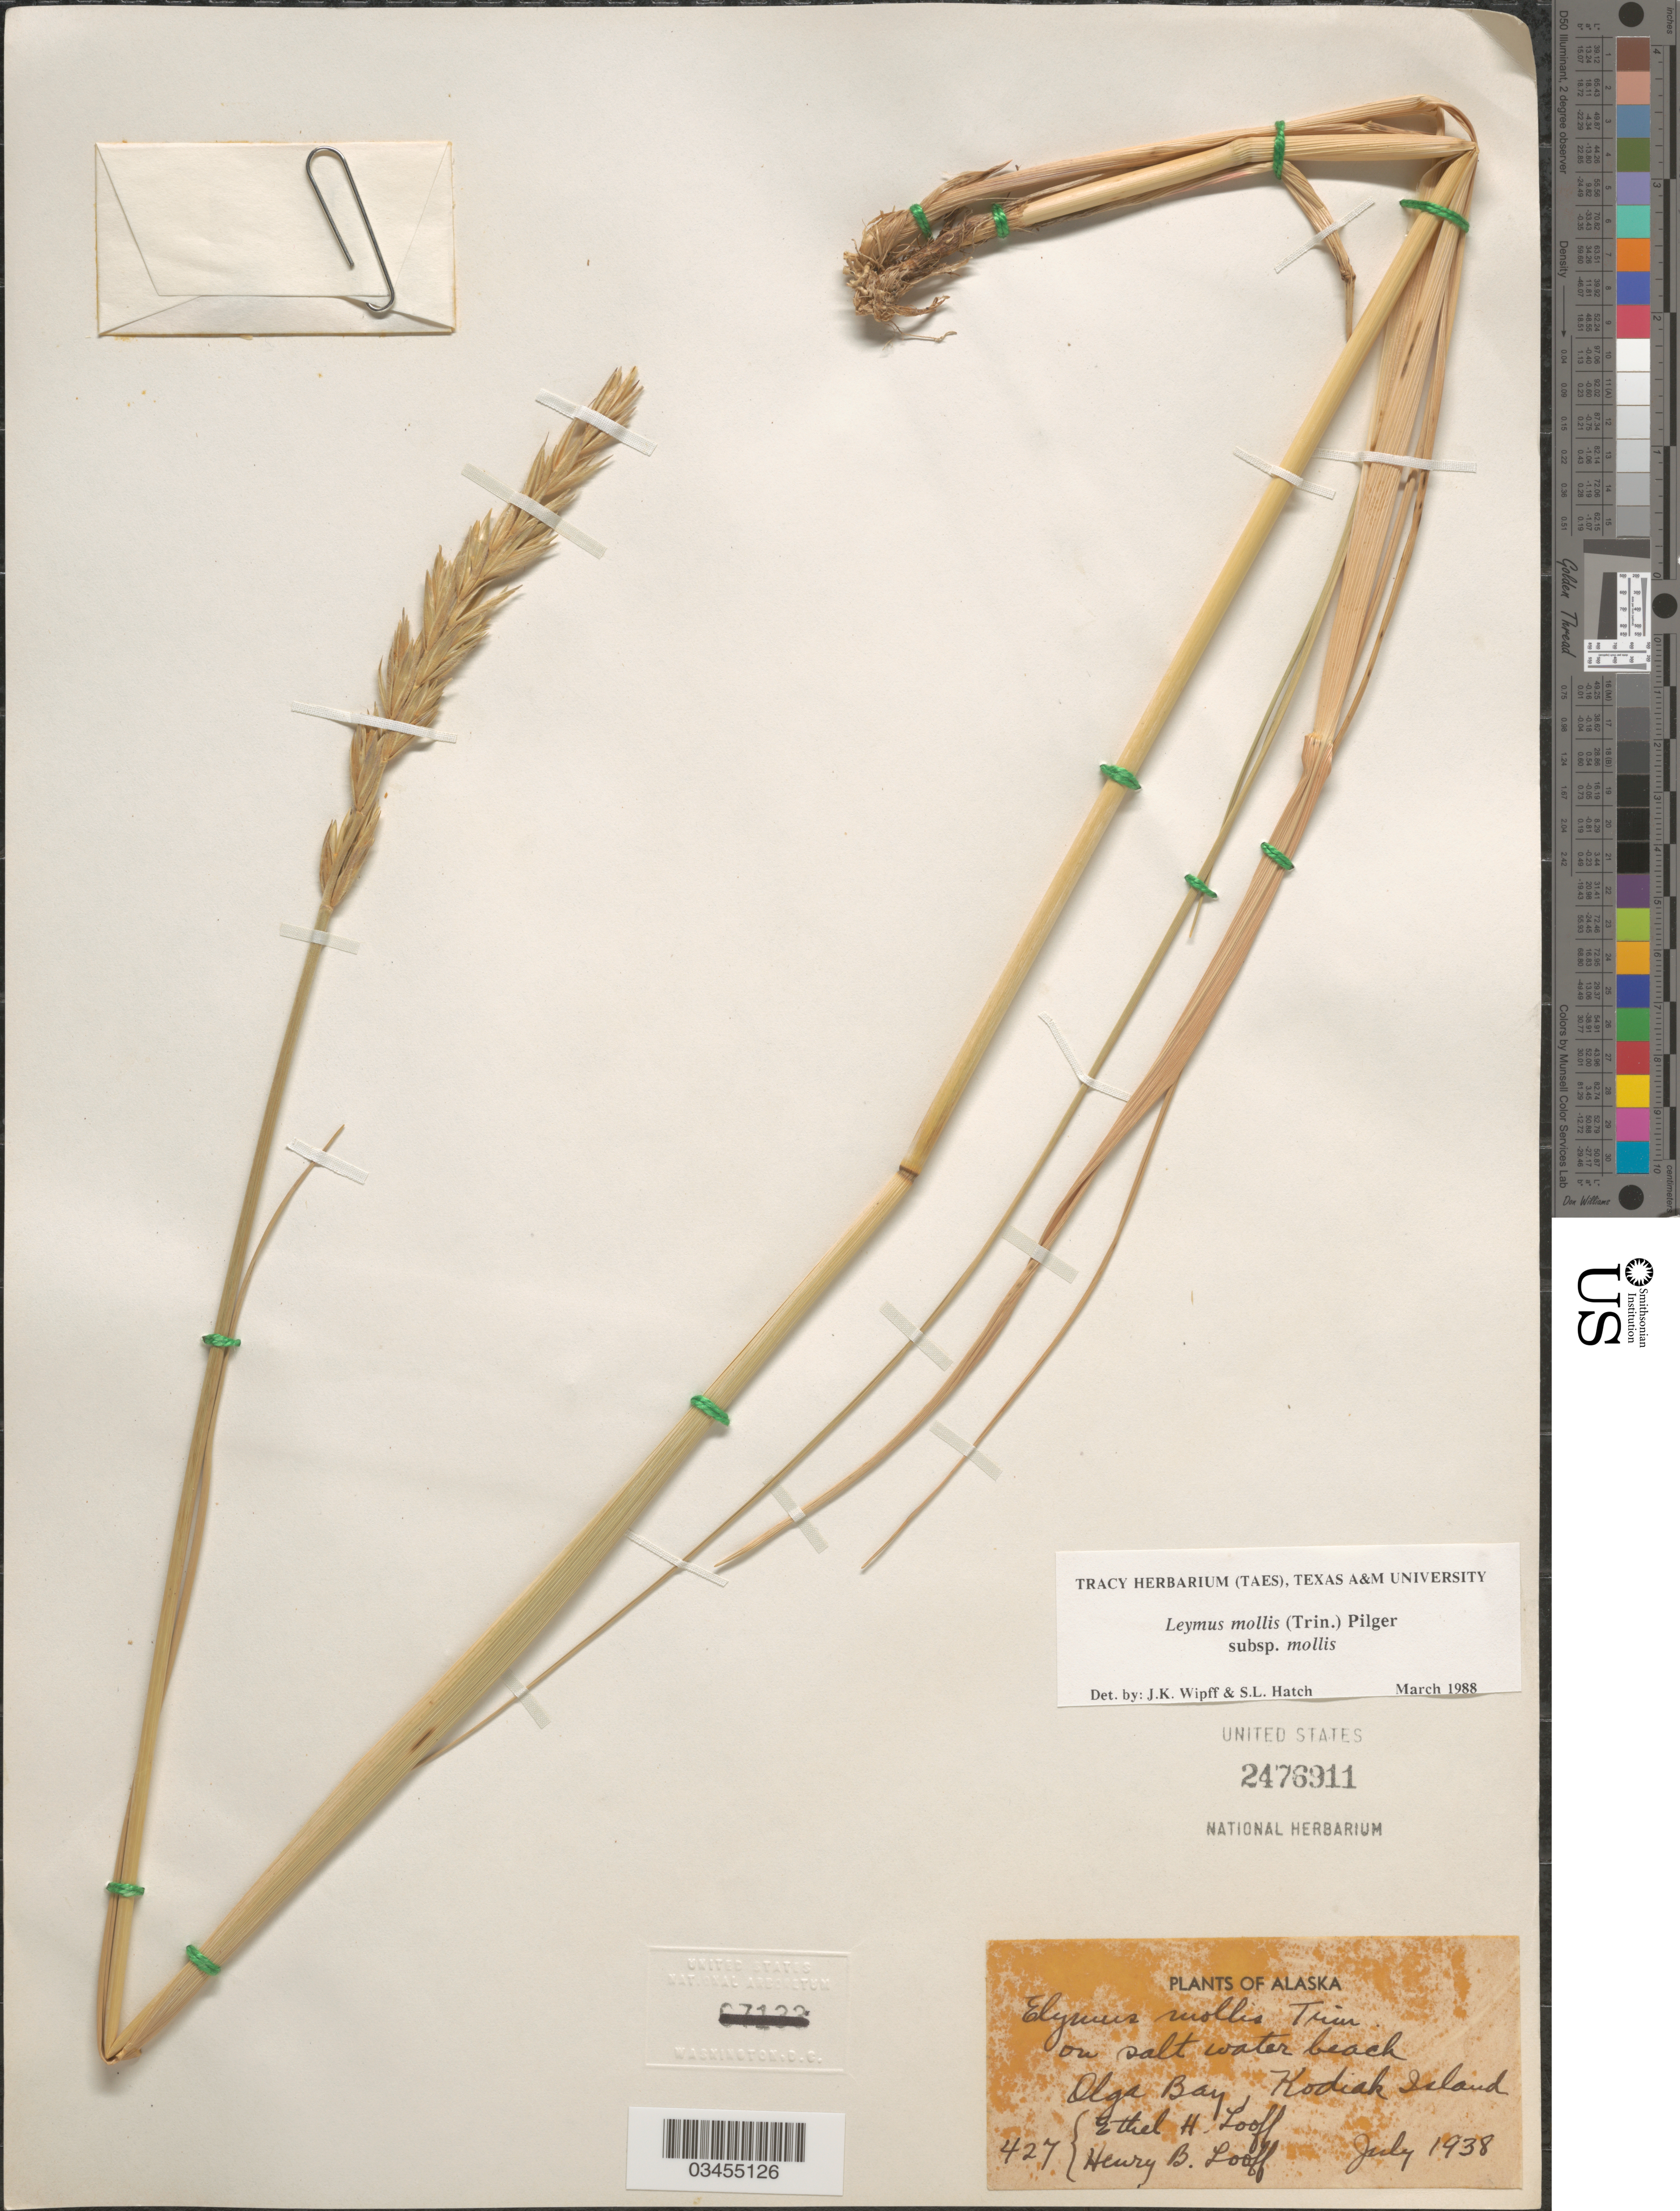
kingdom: Plantae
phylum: Tracheophyta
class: Liliopsida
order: Poales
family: Poaceae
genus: Leymus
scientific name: Leymus mollis subsp. mollis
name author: (Trin.) Pilg.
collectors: E. Looff & H. Looff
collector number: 427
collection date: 1938-07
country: United States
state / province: Alaska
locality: On salt water beach Olga Bay, Kodiak Island.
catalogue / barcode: US 2476911